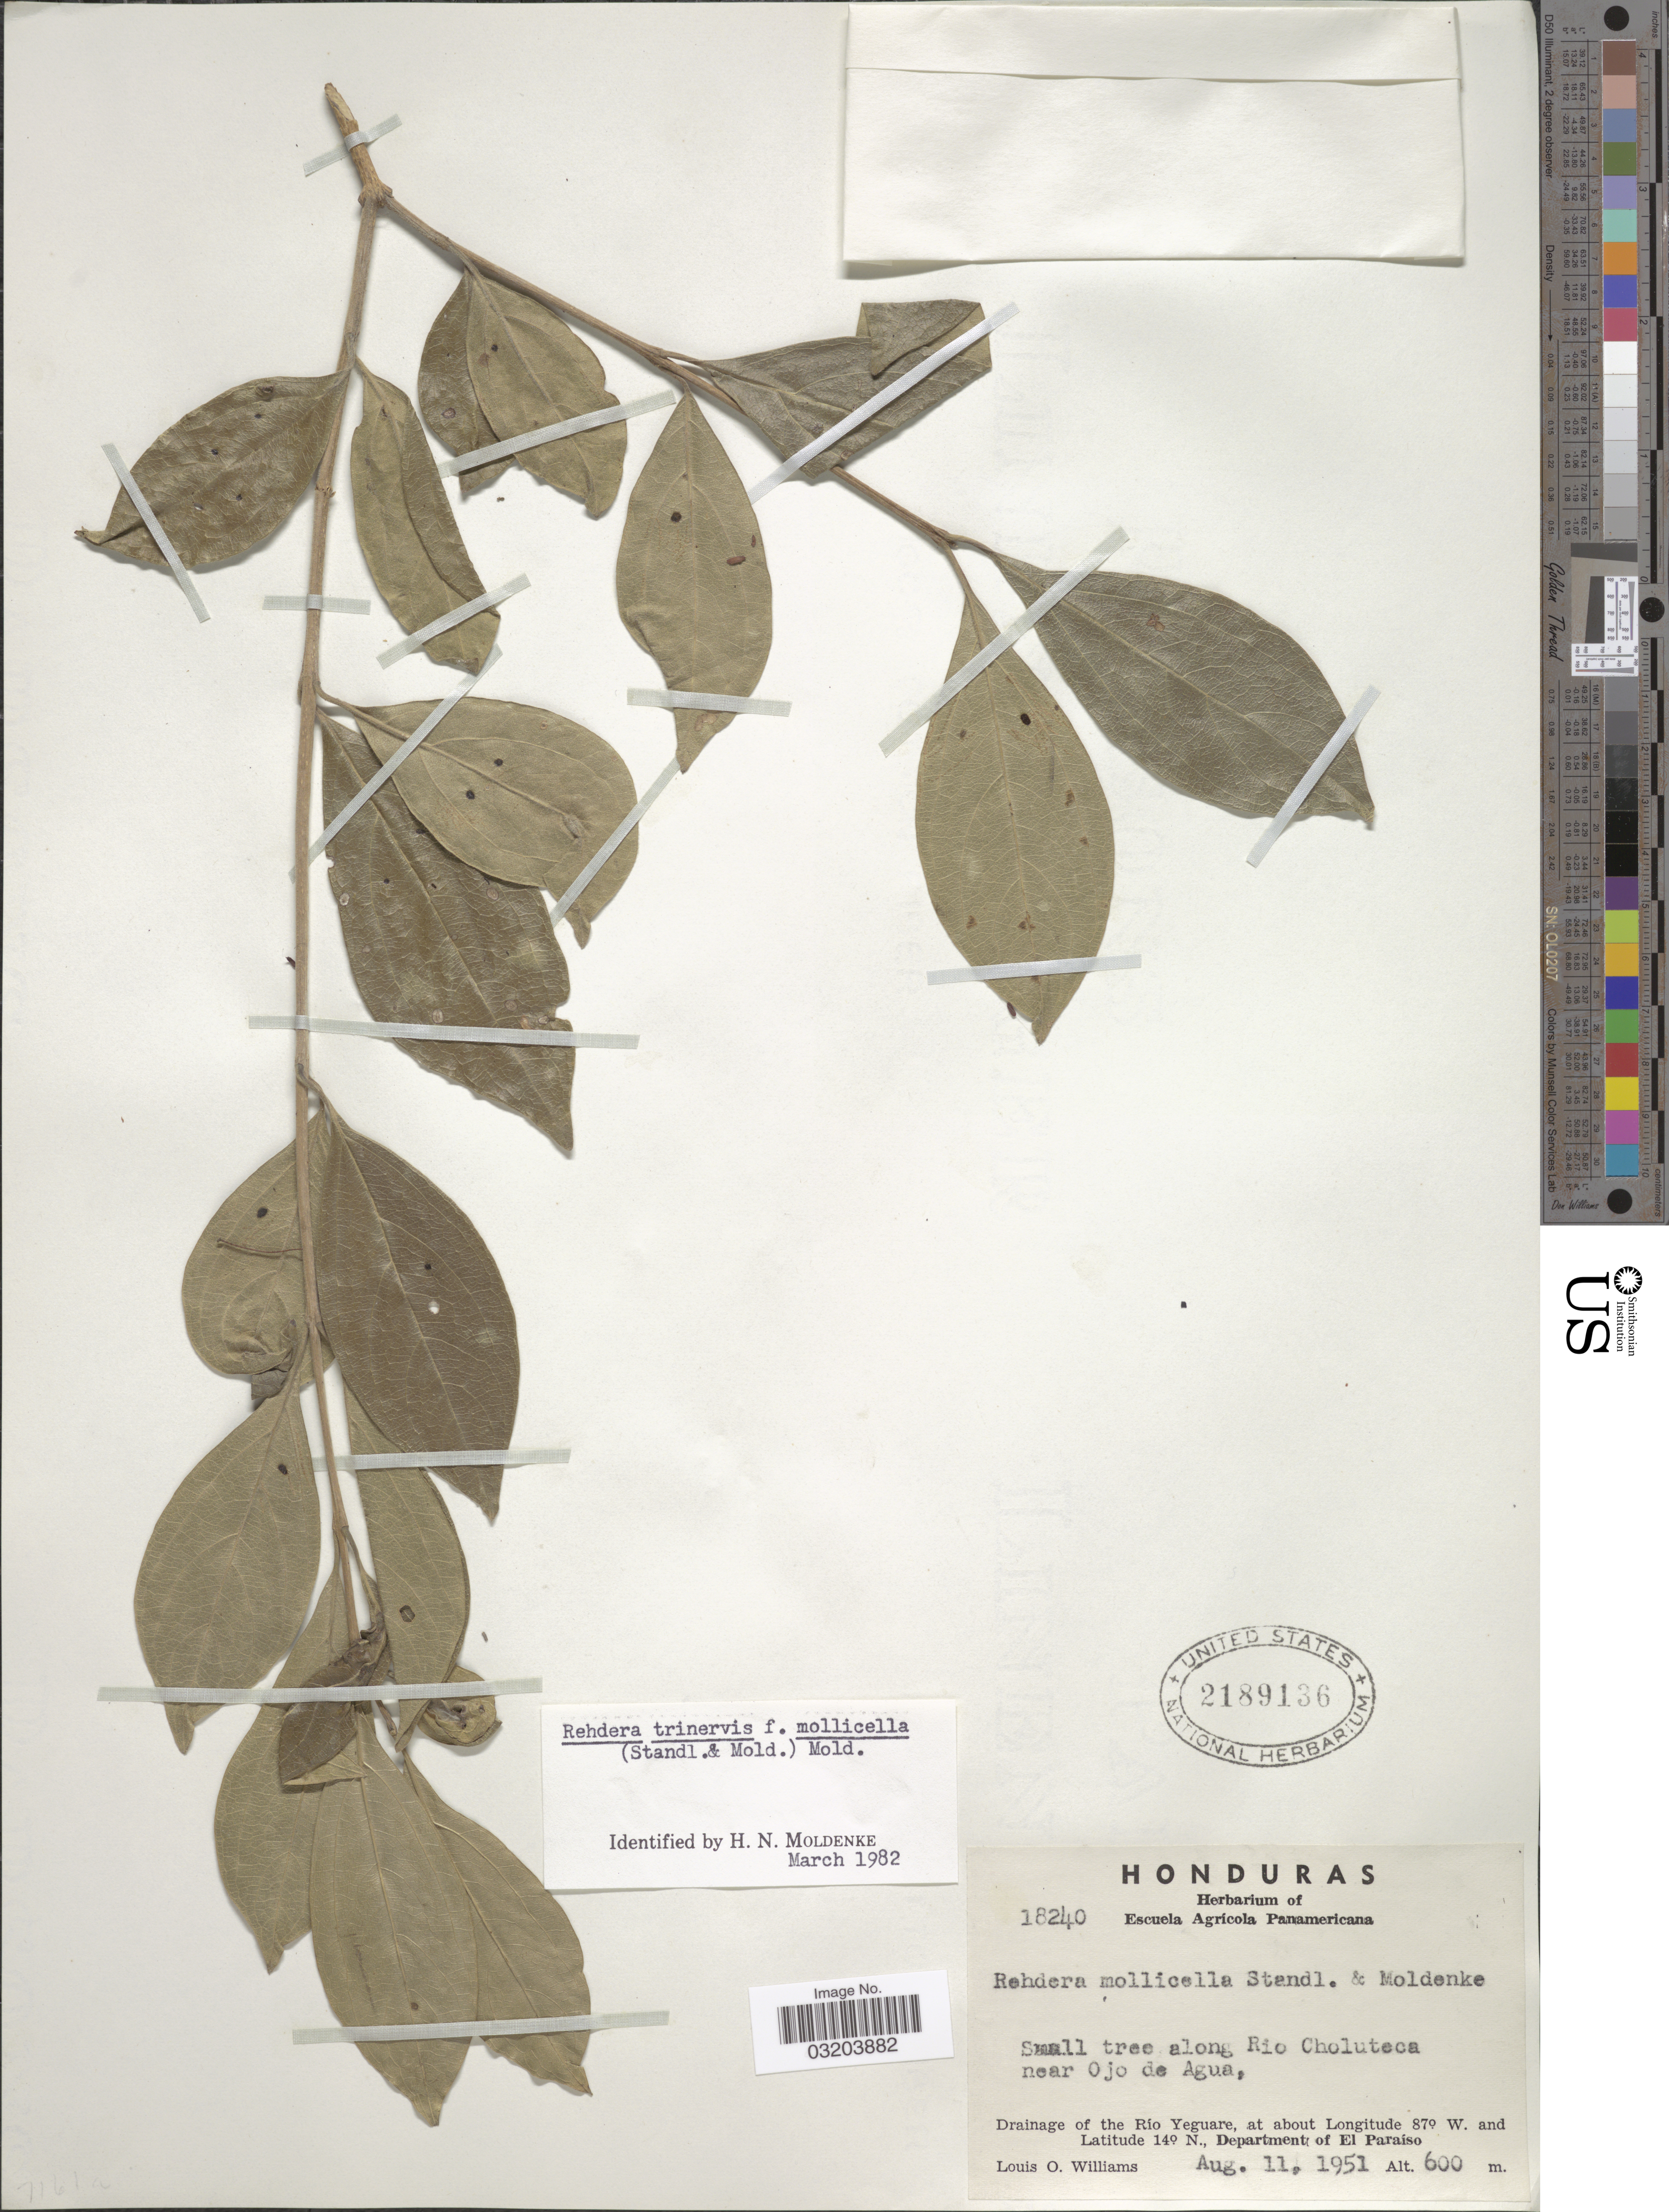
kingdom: Plantae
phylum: Tracheophyta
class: Magnoliopsida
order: Lamiales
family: Verbenaceae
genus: Rehdera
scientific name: Rehdera trinervis f. mollicella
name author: (Standl. & Moldenke) Moldenke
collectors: L. O. Williams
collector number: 18240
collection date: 1951-08-11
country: Honduras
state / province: El Paraíso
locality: Drainage of the Río Yeguare, Department of El Paraíso.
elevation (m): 600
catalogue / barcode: US 2189136